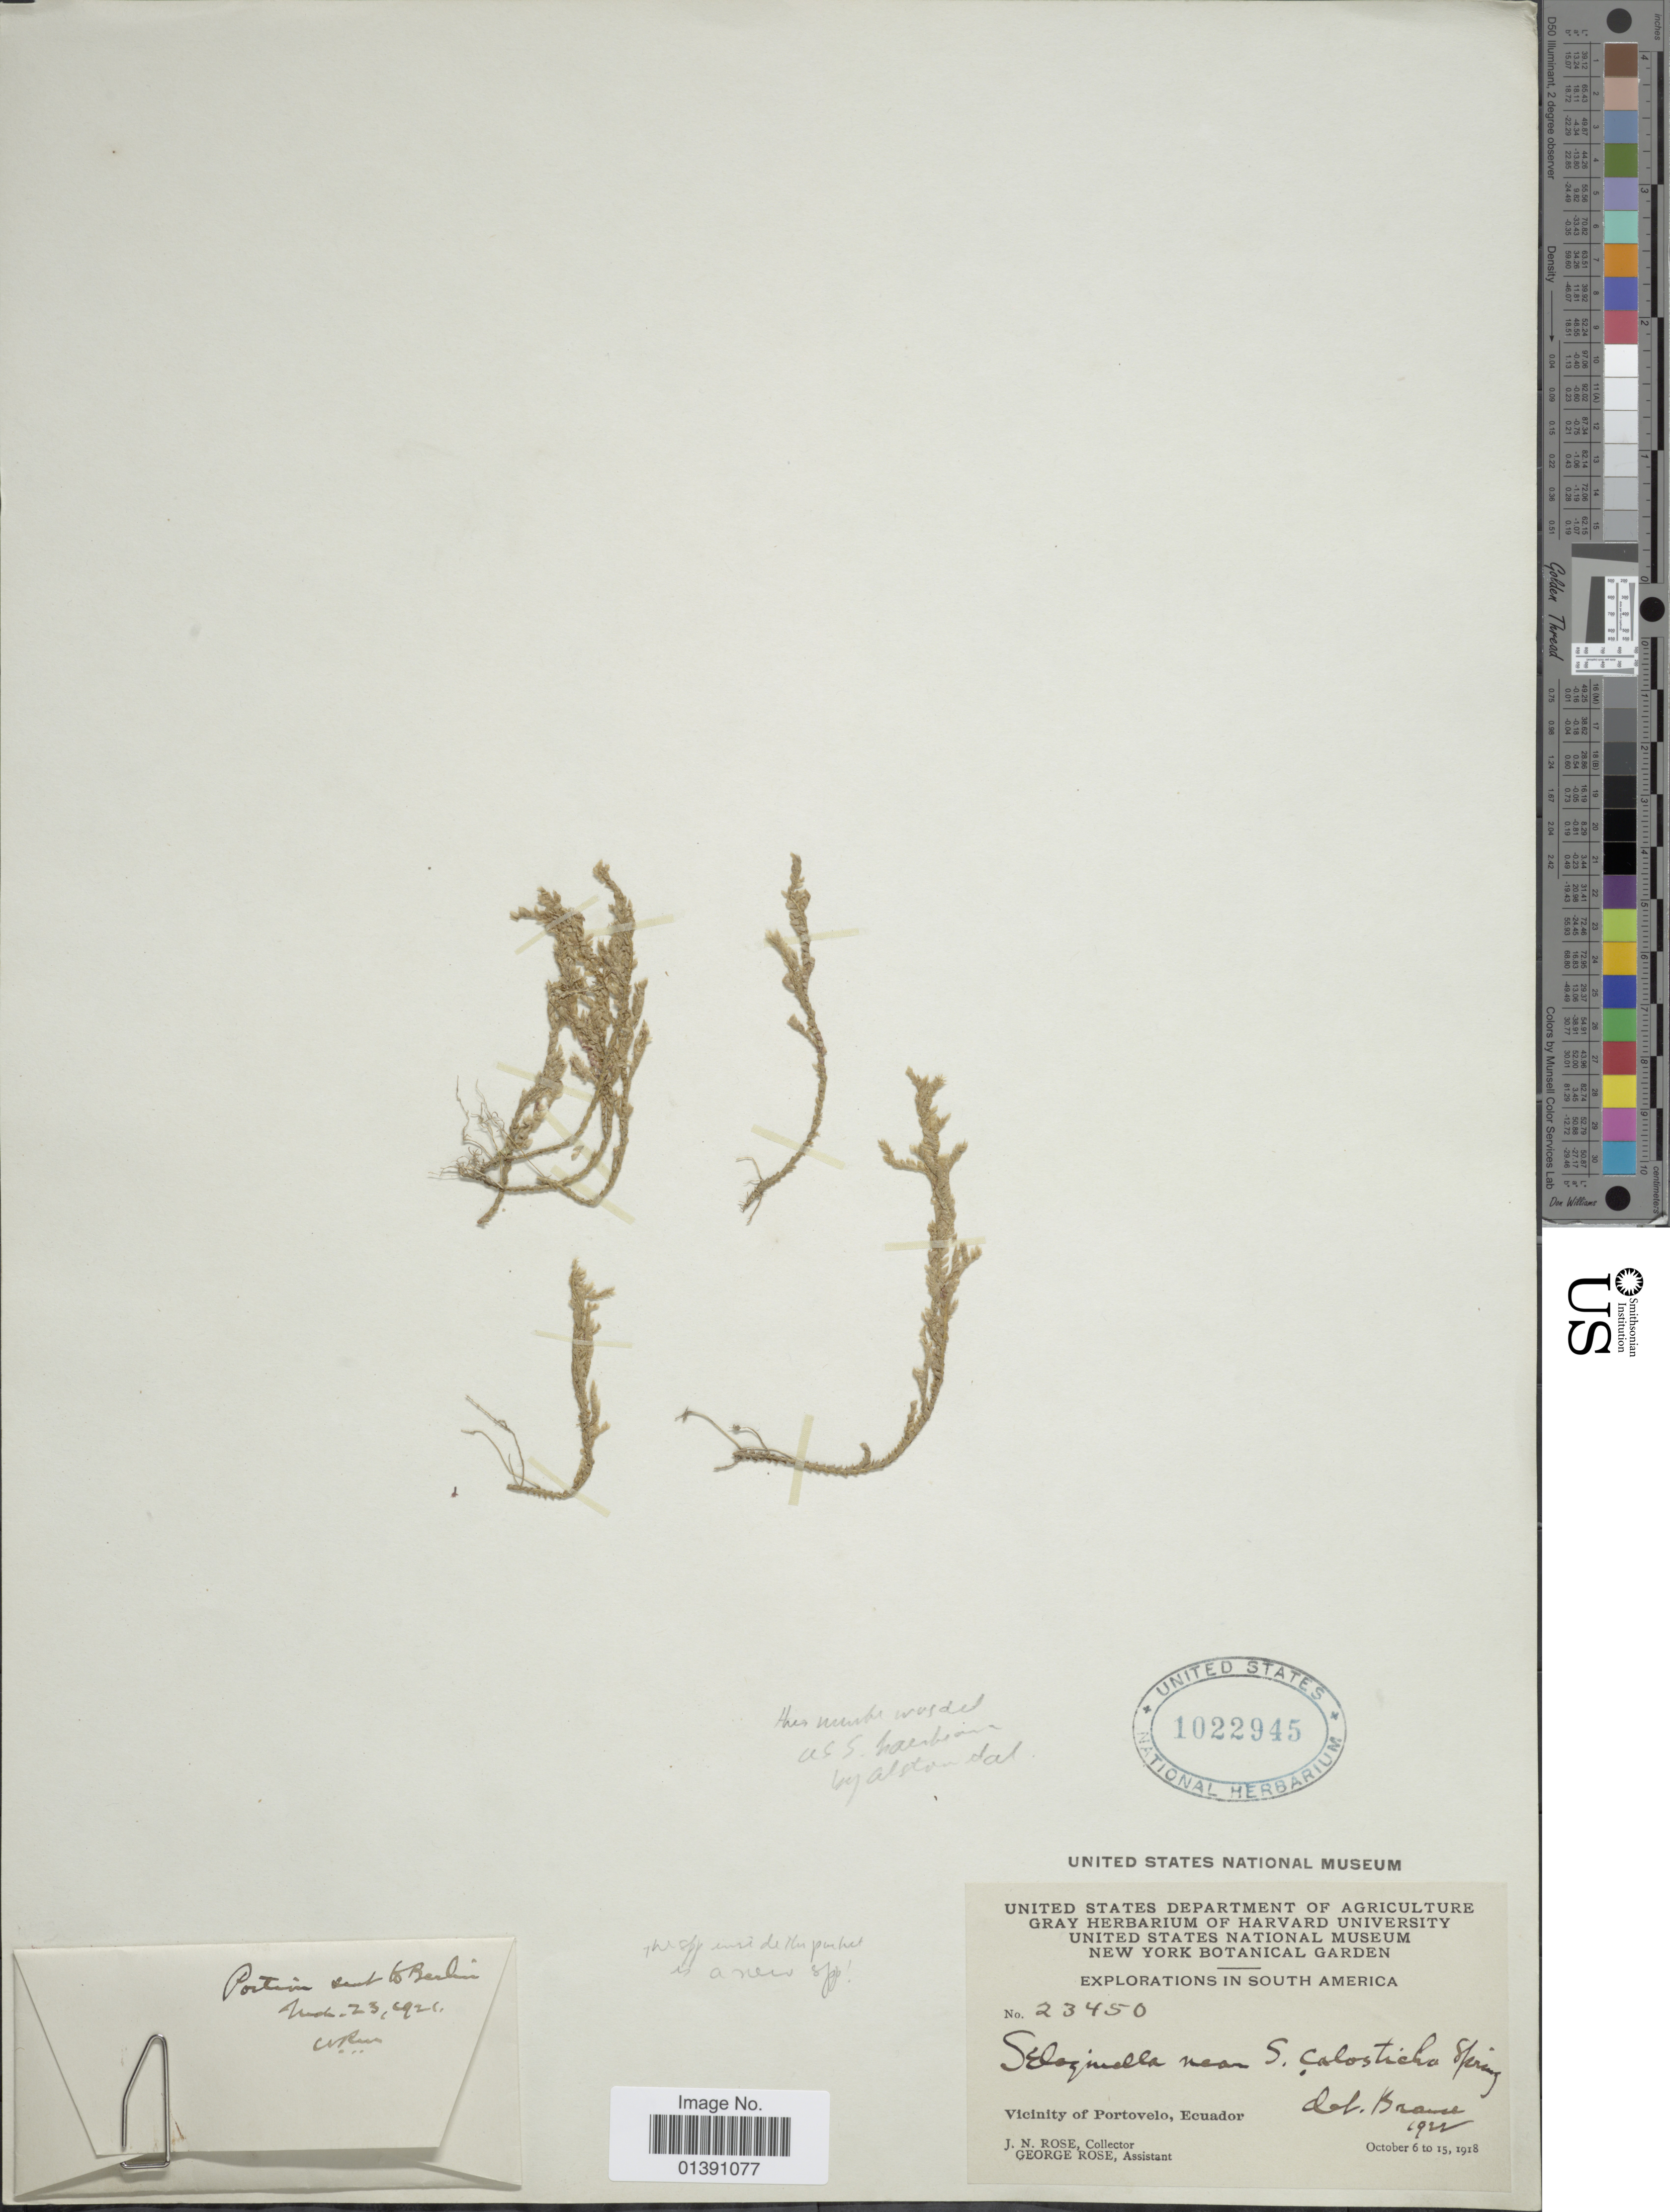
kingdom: Plantae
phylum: Tracheophyta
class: Lycopodiopsida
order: Selaginellales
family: Selaginellaceae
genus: Selaginella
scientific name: Selaginella haenkeana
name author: Spring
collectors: J. N. Rose & G. Rose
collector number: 23450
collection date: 1918-10-06/1918-10-15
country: Ecuador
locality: Vicinity of Portovelo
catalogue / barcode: US 1022945